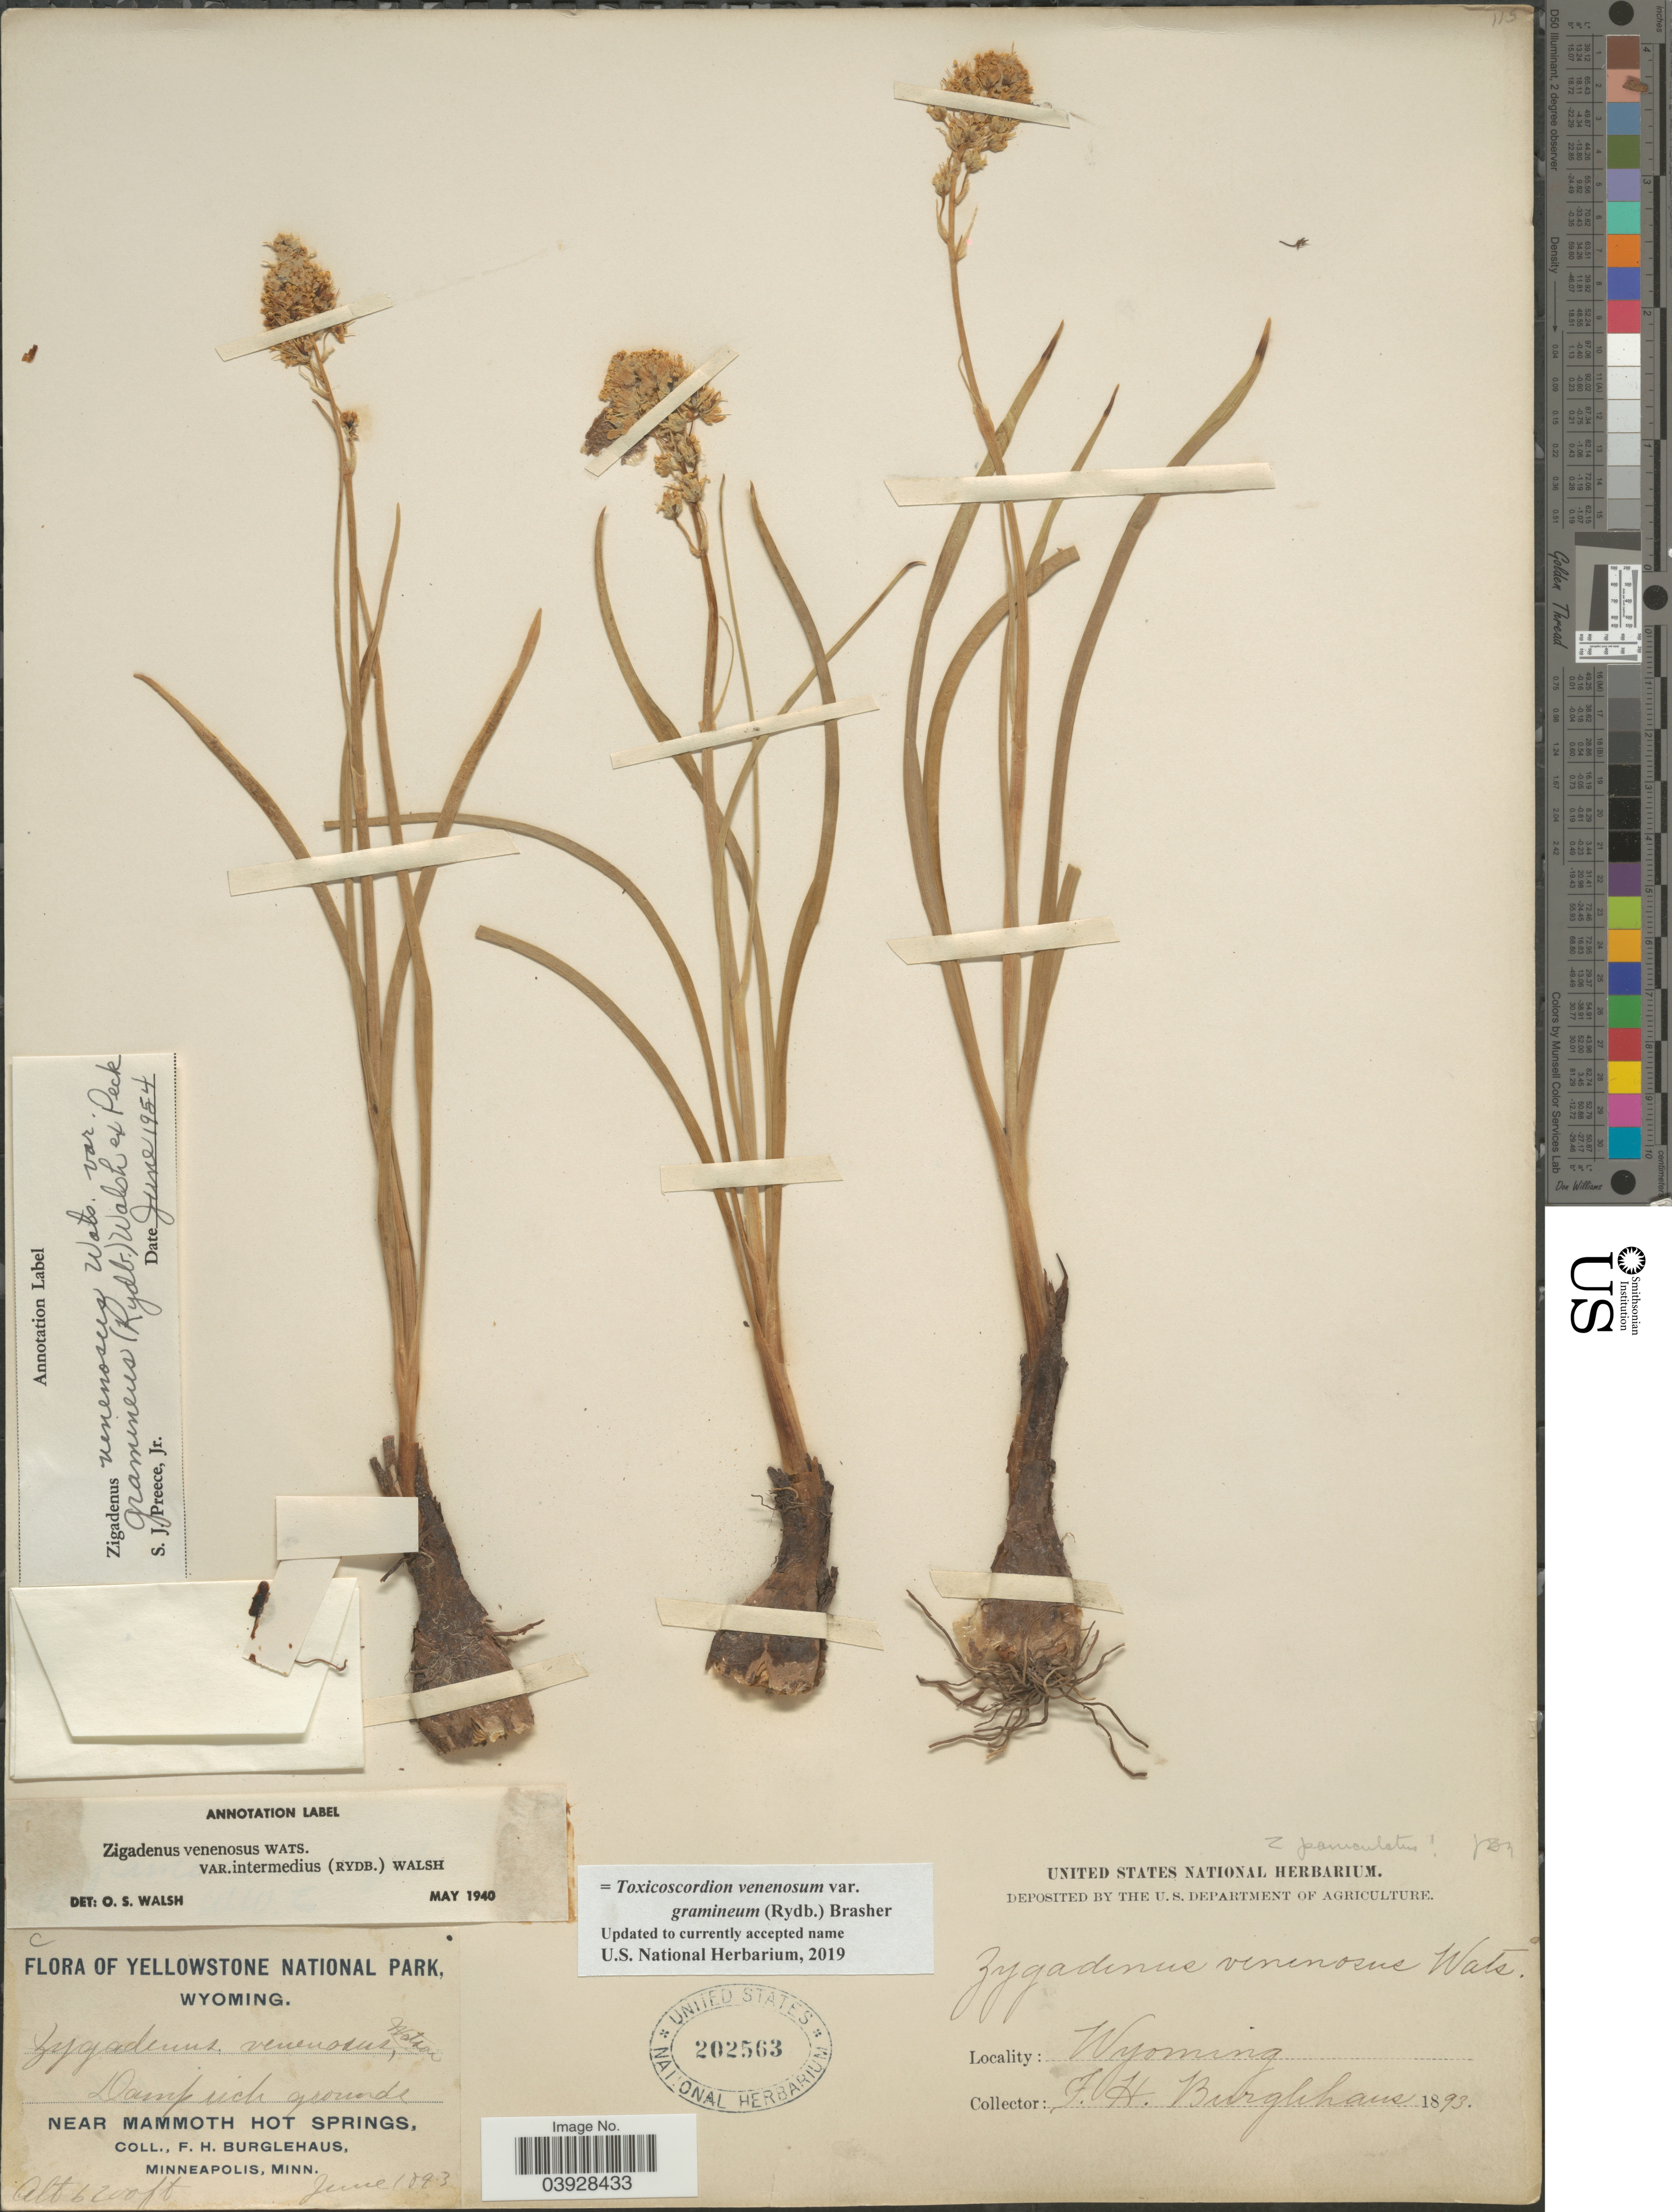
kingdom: Plantae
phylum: Tracheophyta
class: Liliopsida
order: Liliales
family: Melanthiaceae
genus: Toxicoscordion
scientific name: Toxicoscordion venenosum var. gramineum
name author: (Rydb.) Brasher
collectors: F. Burglehaus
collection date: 1893-06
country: United States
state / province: Wyoming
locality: Yellowstone National Park. Near Mammoth Hot Springs.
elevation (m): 1890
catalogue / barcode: US 202563